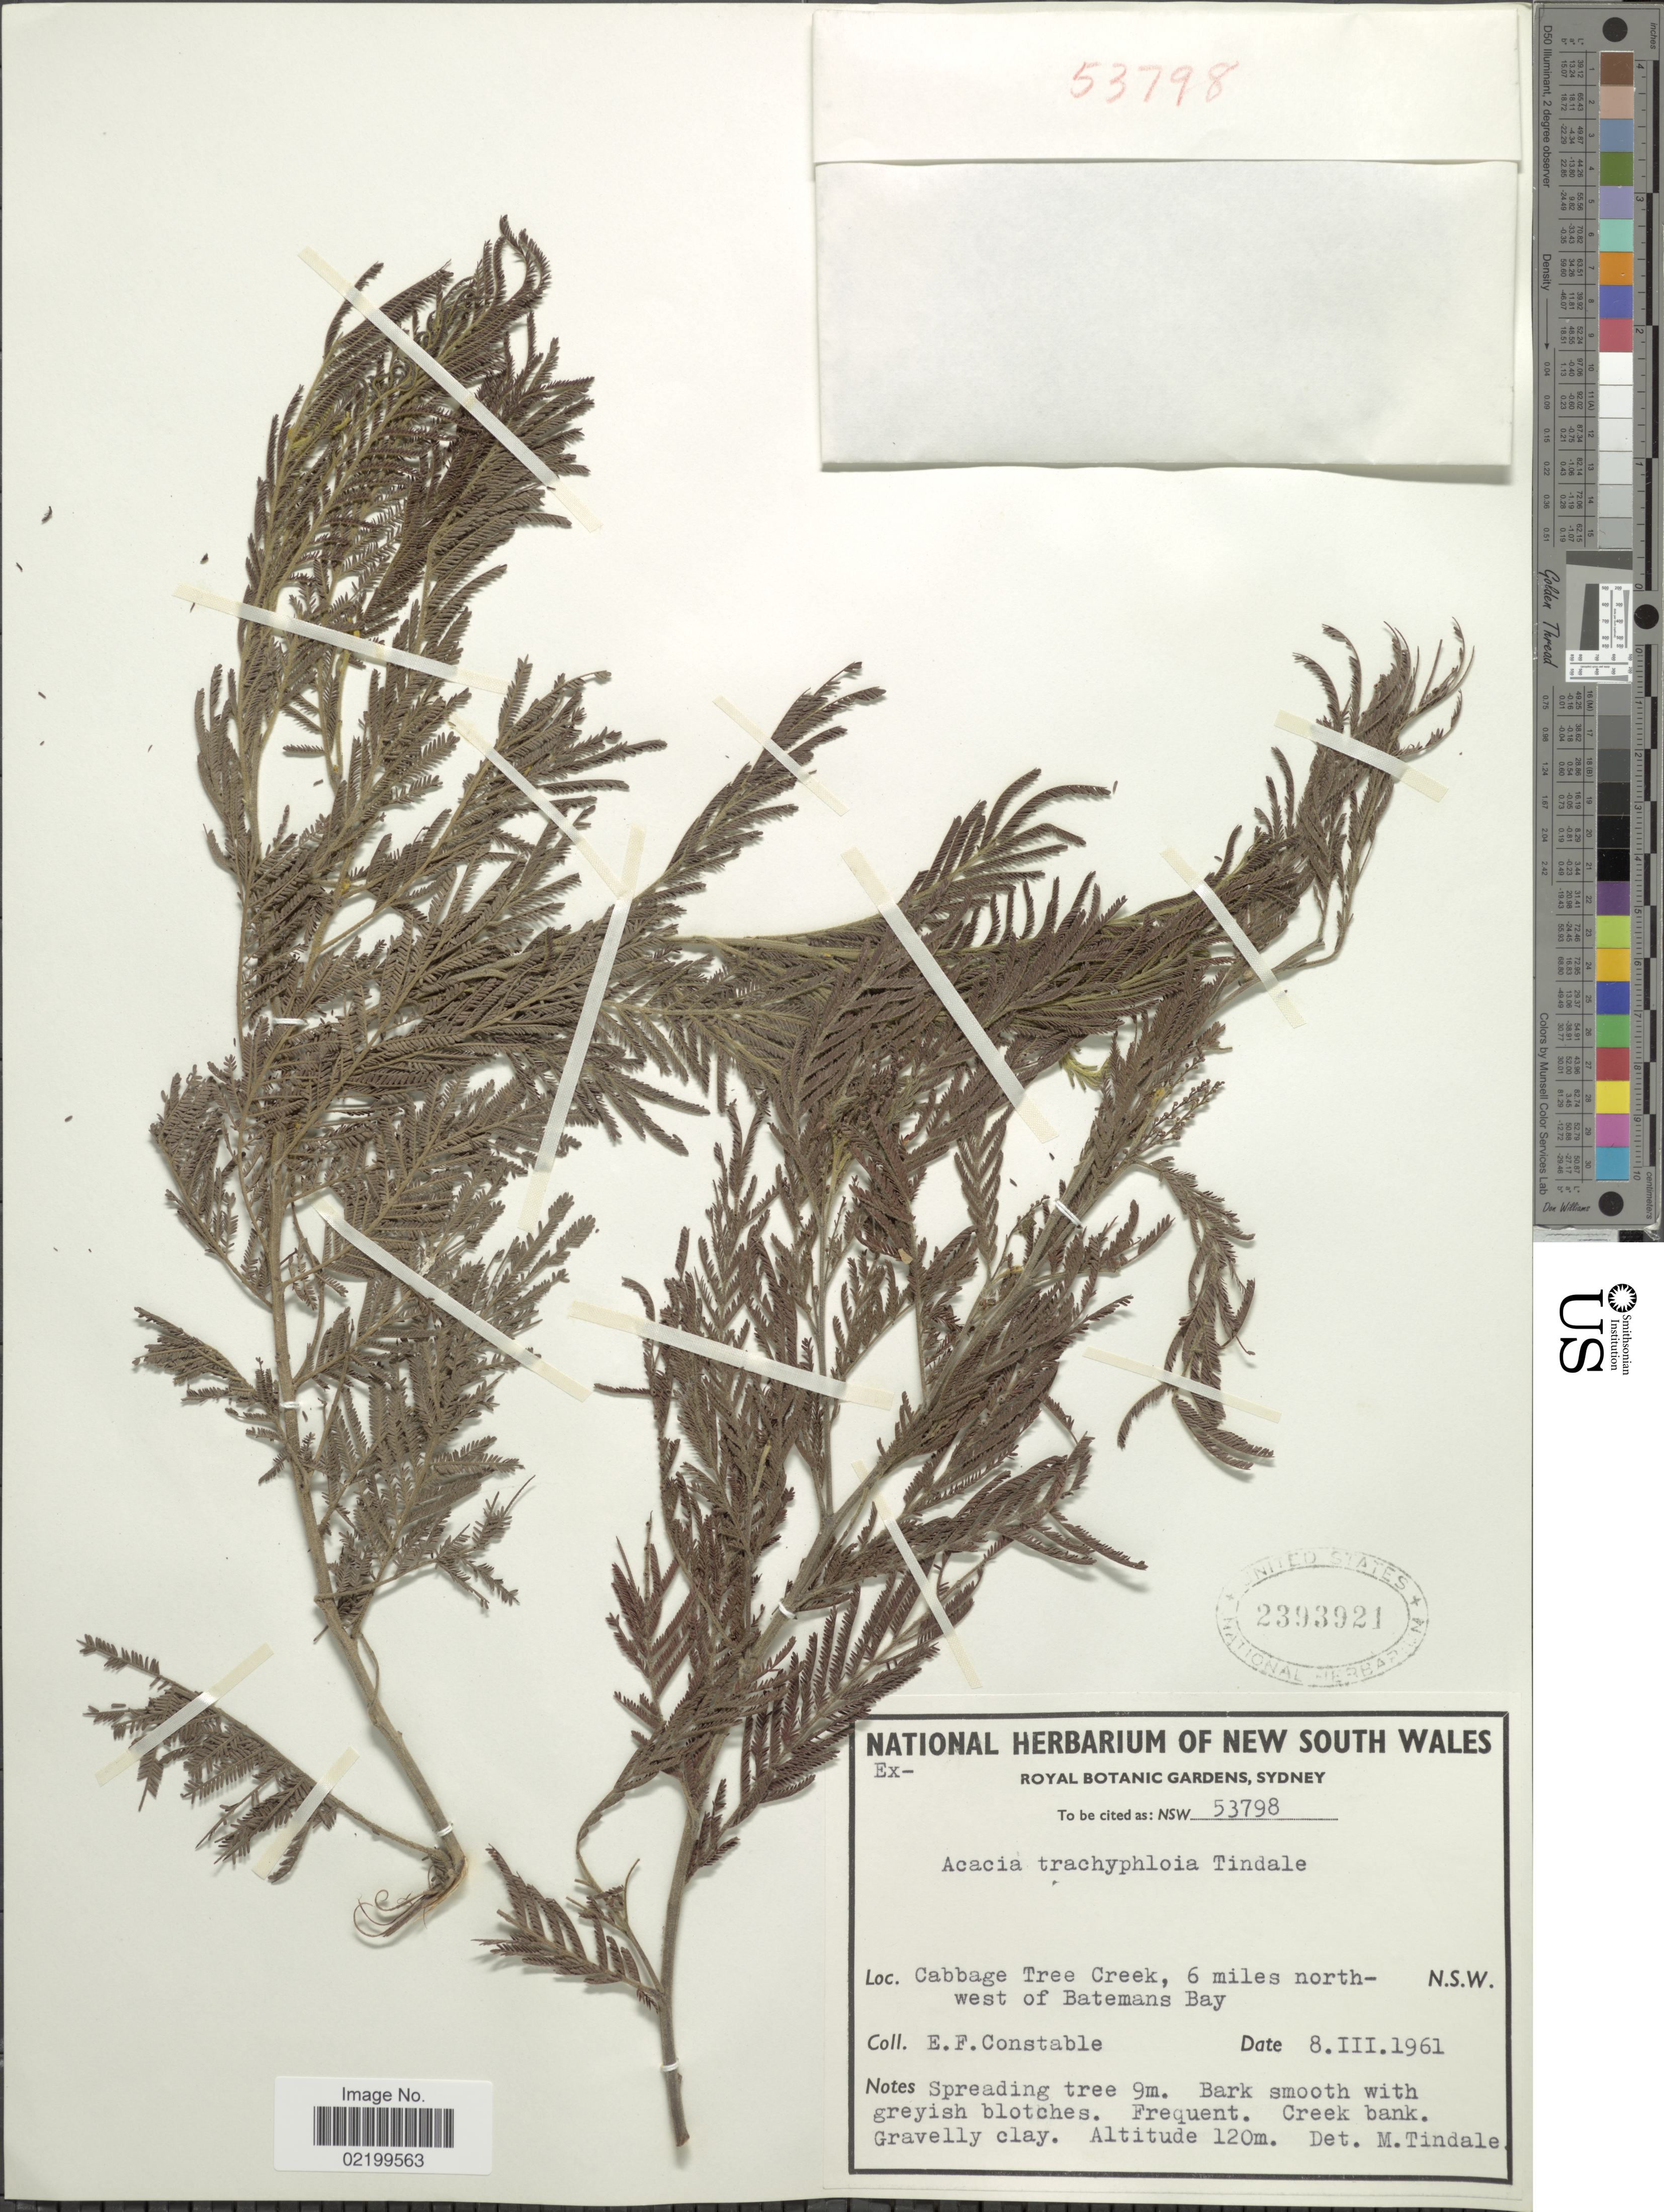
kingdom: Plantae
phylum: Tracheophyta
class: Magnoliopsida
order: Fabales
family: Fabaceae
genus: Acacia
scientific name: Acacia trachyphloia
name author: Tindale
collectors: E. F. Constable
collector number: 53798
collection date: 1961-03-08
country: Australia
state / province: New South Wales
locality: Cabbage Tree Creek, 6 miles north-west of Batemans Bay, N.S.W.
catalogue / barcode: US 2393921